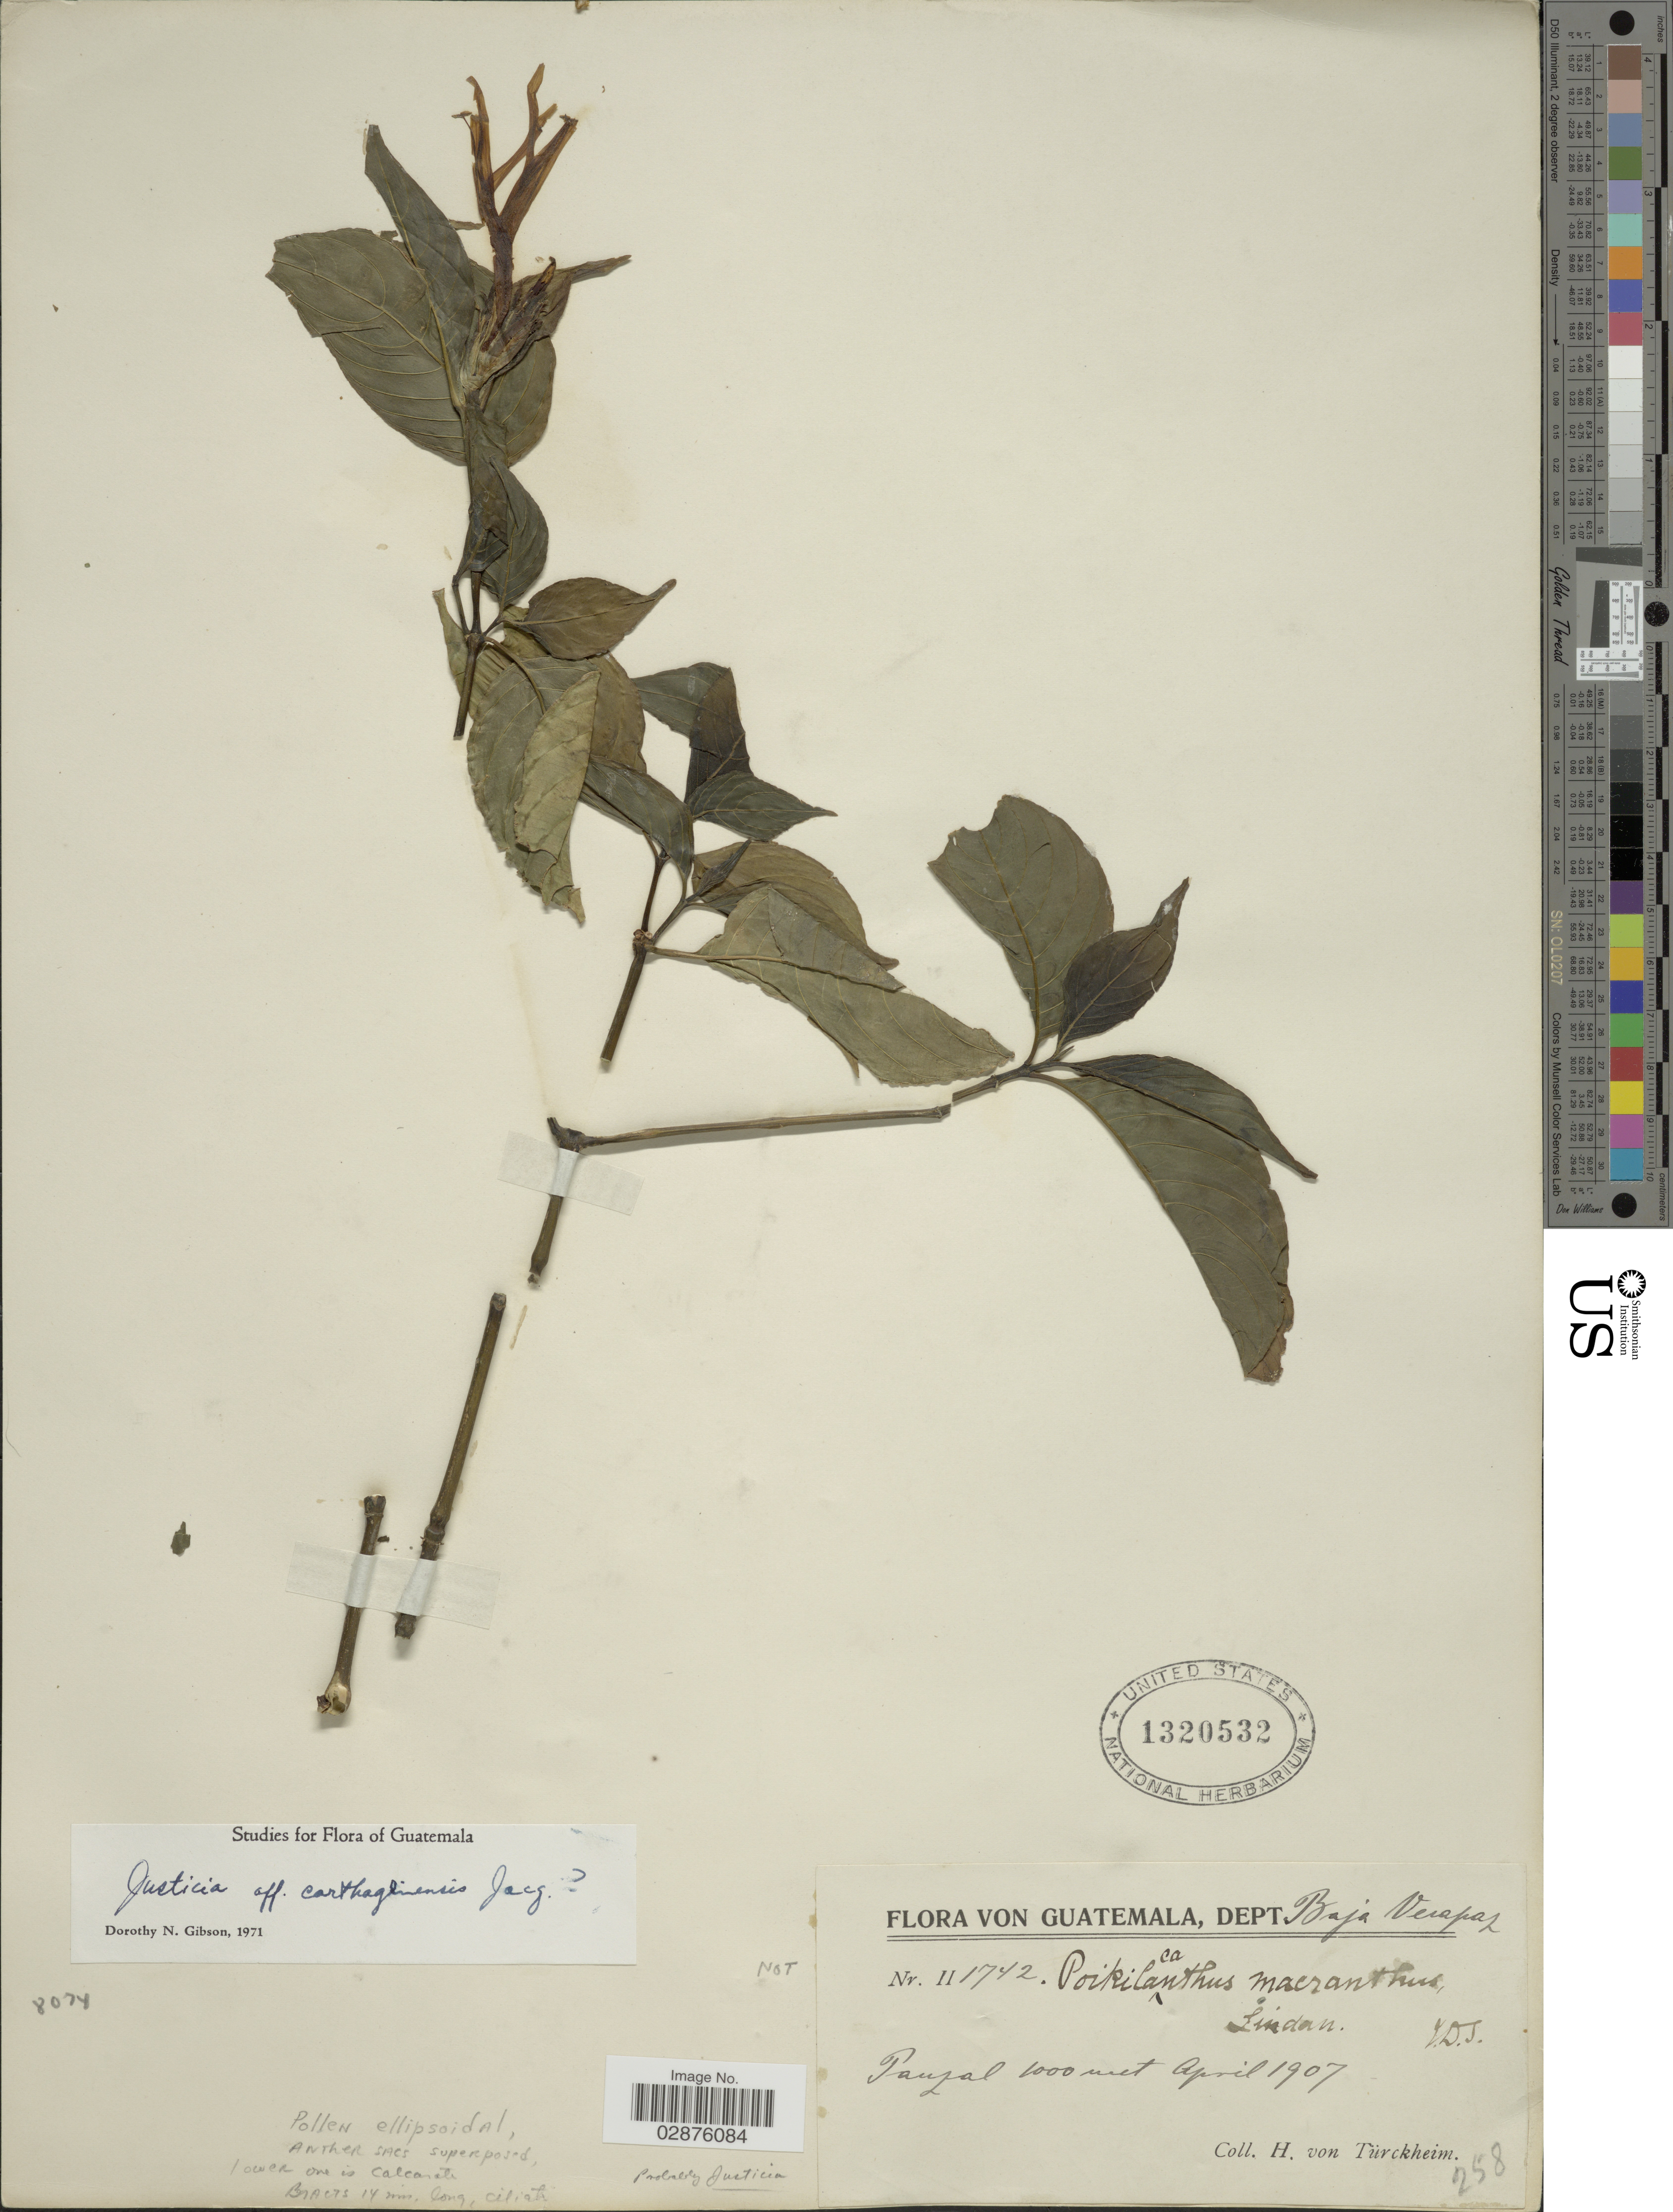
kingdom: Plantae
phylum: Tracheophyta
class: Magnoliopsida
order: Lamiales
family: Acanthaceae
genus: Justicia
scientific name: Justicia carthaginensis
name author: Jacq.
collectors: H. von Türckheim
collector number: II1742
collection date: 1907-04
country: Guatemala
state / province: Baja Verapaz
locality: Dept Baja Verapaz, Pauzal.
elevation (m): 1000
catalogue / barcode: US 1320532